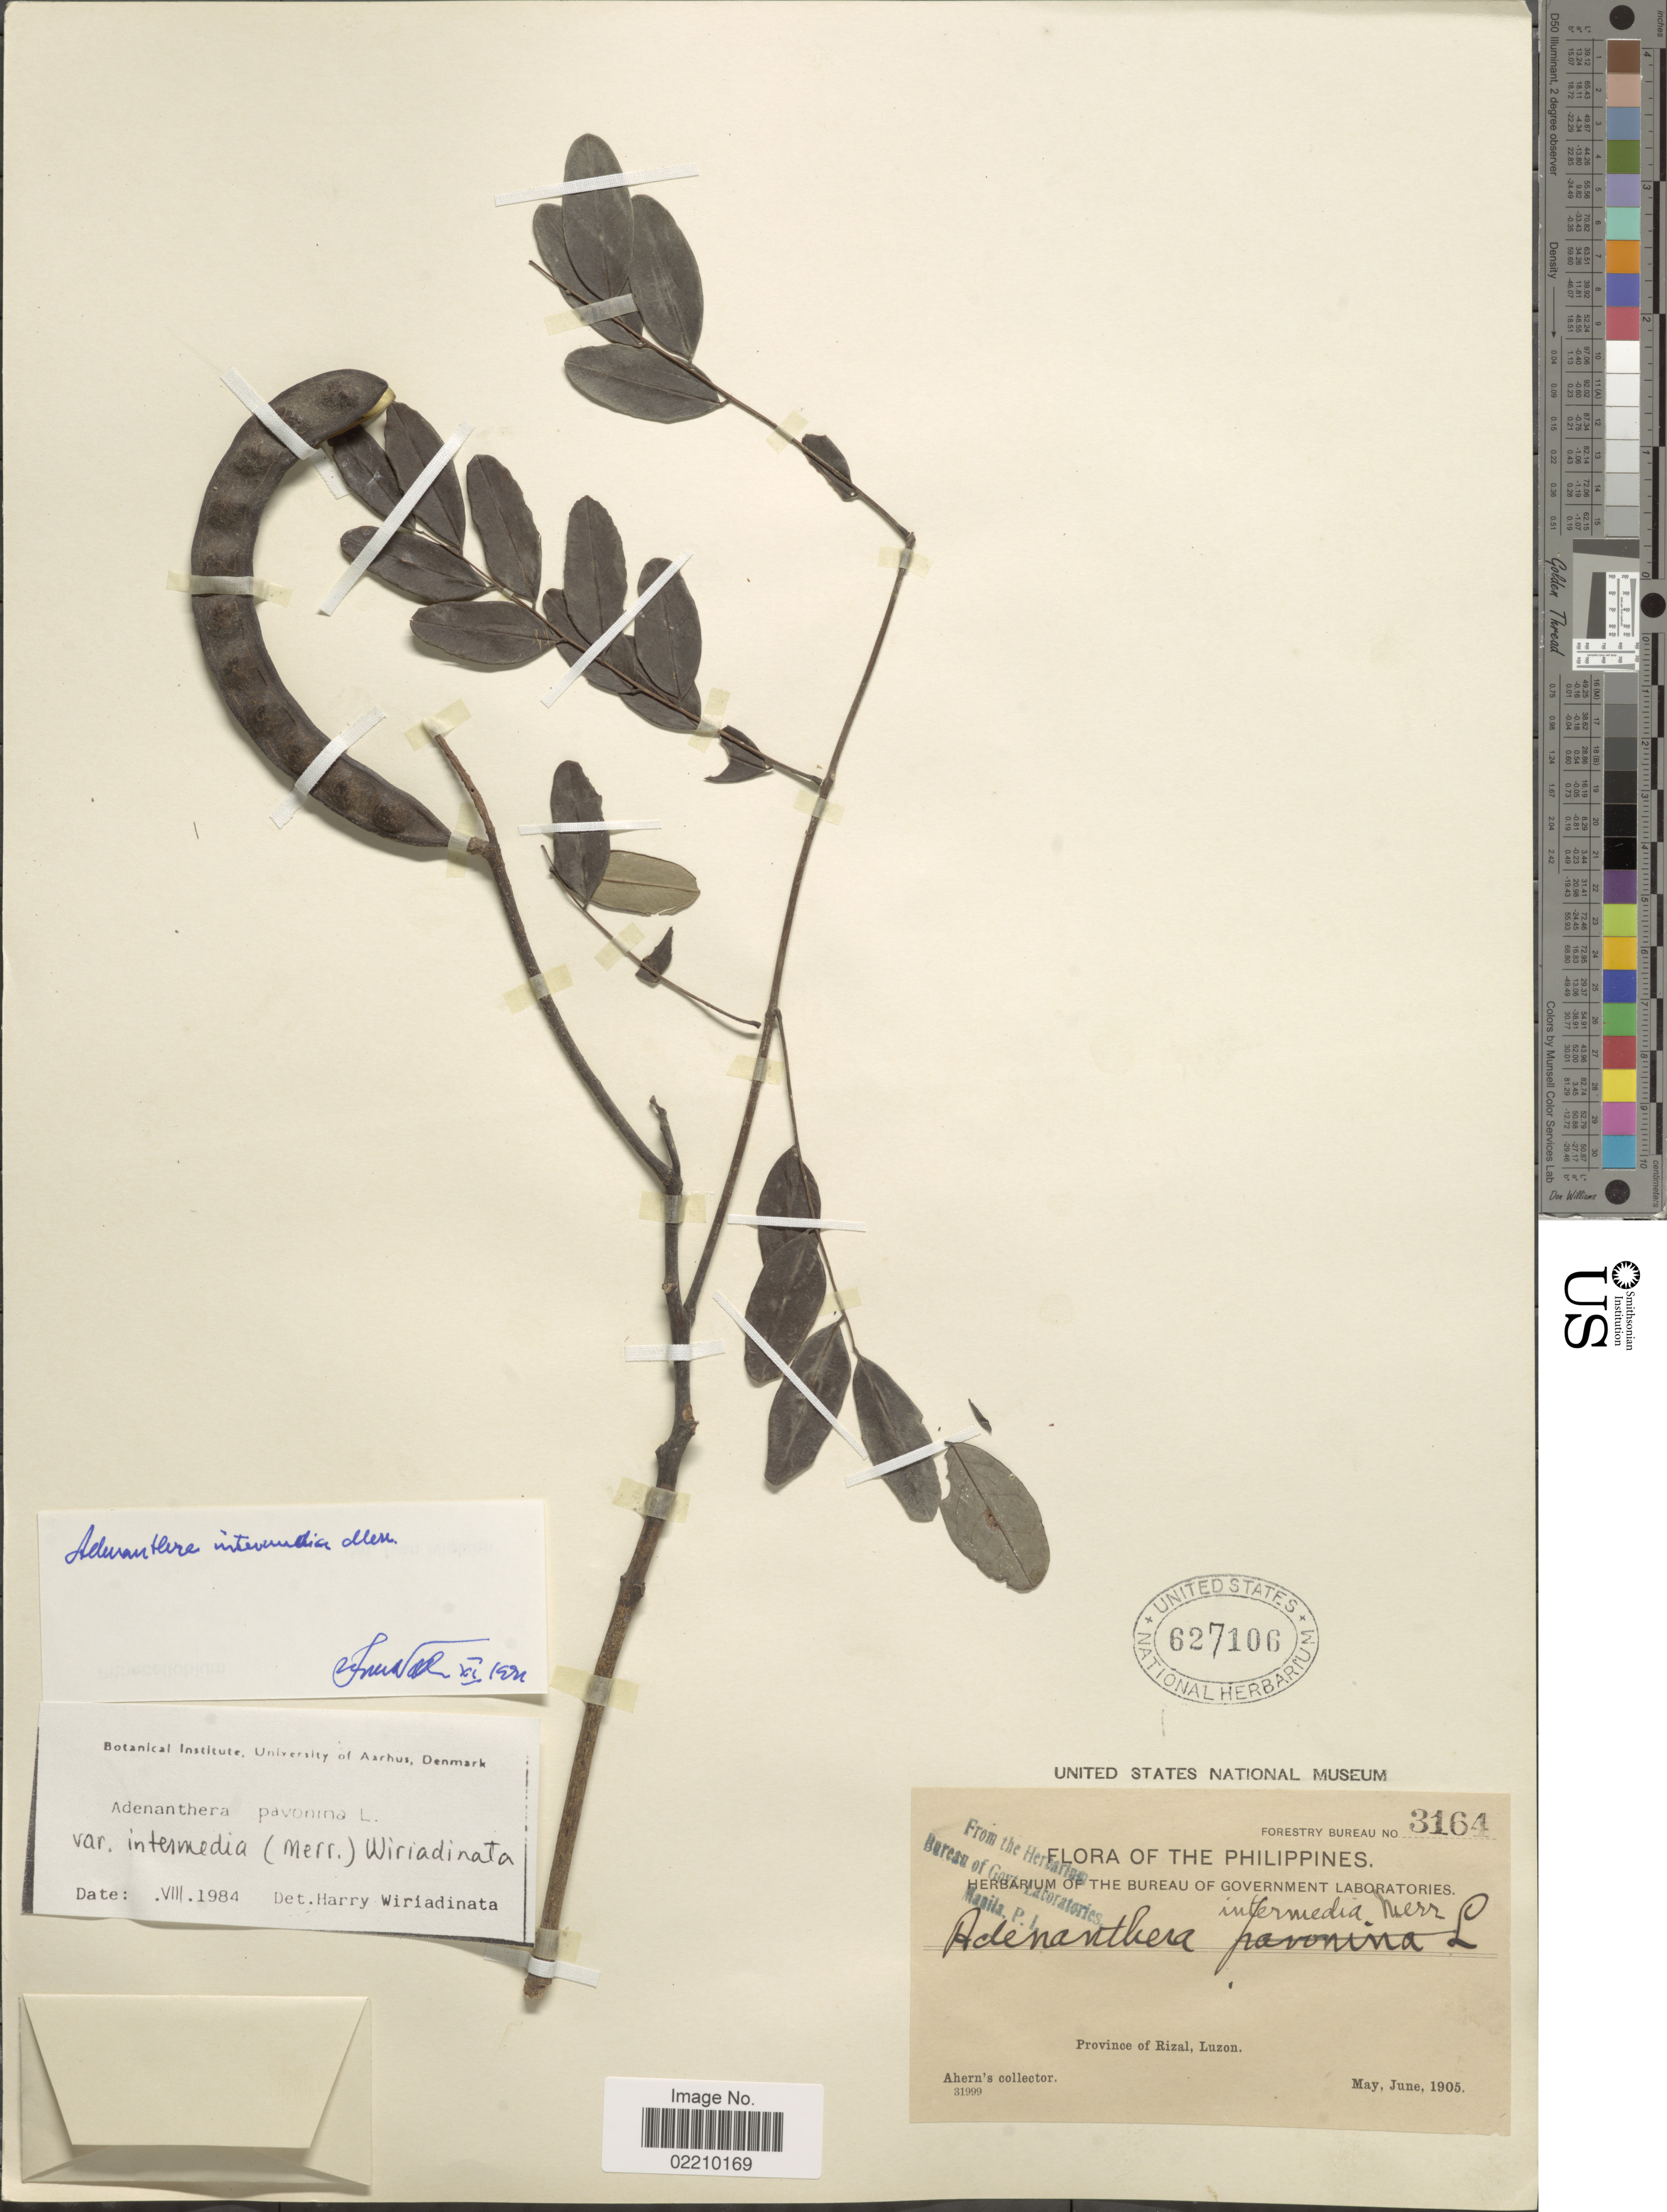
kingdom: Plantae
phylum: Tracheophyta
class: Magnoliopsida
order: Fabales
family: Fabaceae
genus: Adenanthera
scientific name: Adenanthera intermedia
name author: Merr.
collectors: Ahern's collector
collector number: Forestry Bureau 3164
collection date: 1905-05/1905-06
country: Philippines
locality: Province of Rizal, Luzon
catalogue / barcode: US 627106